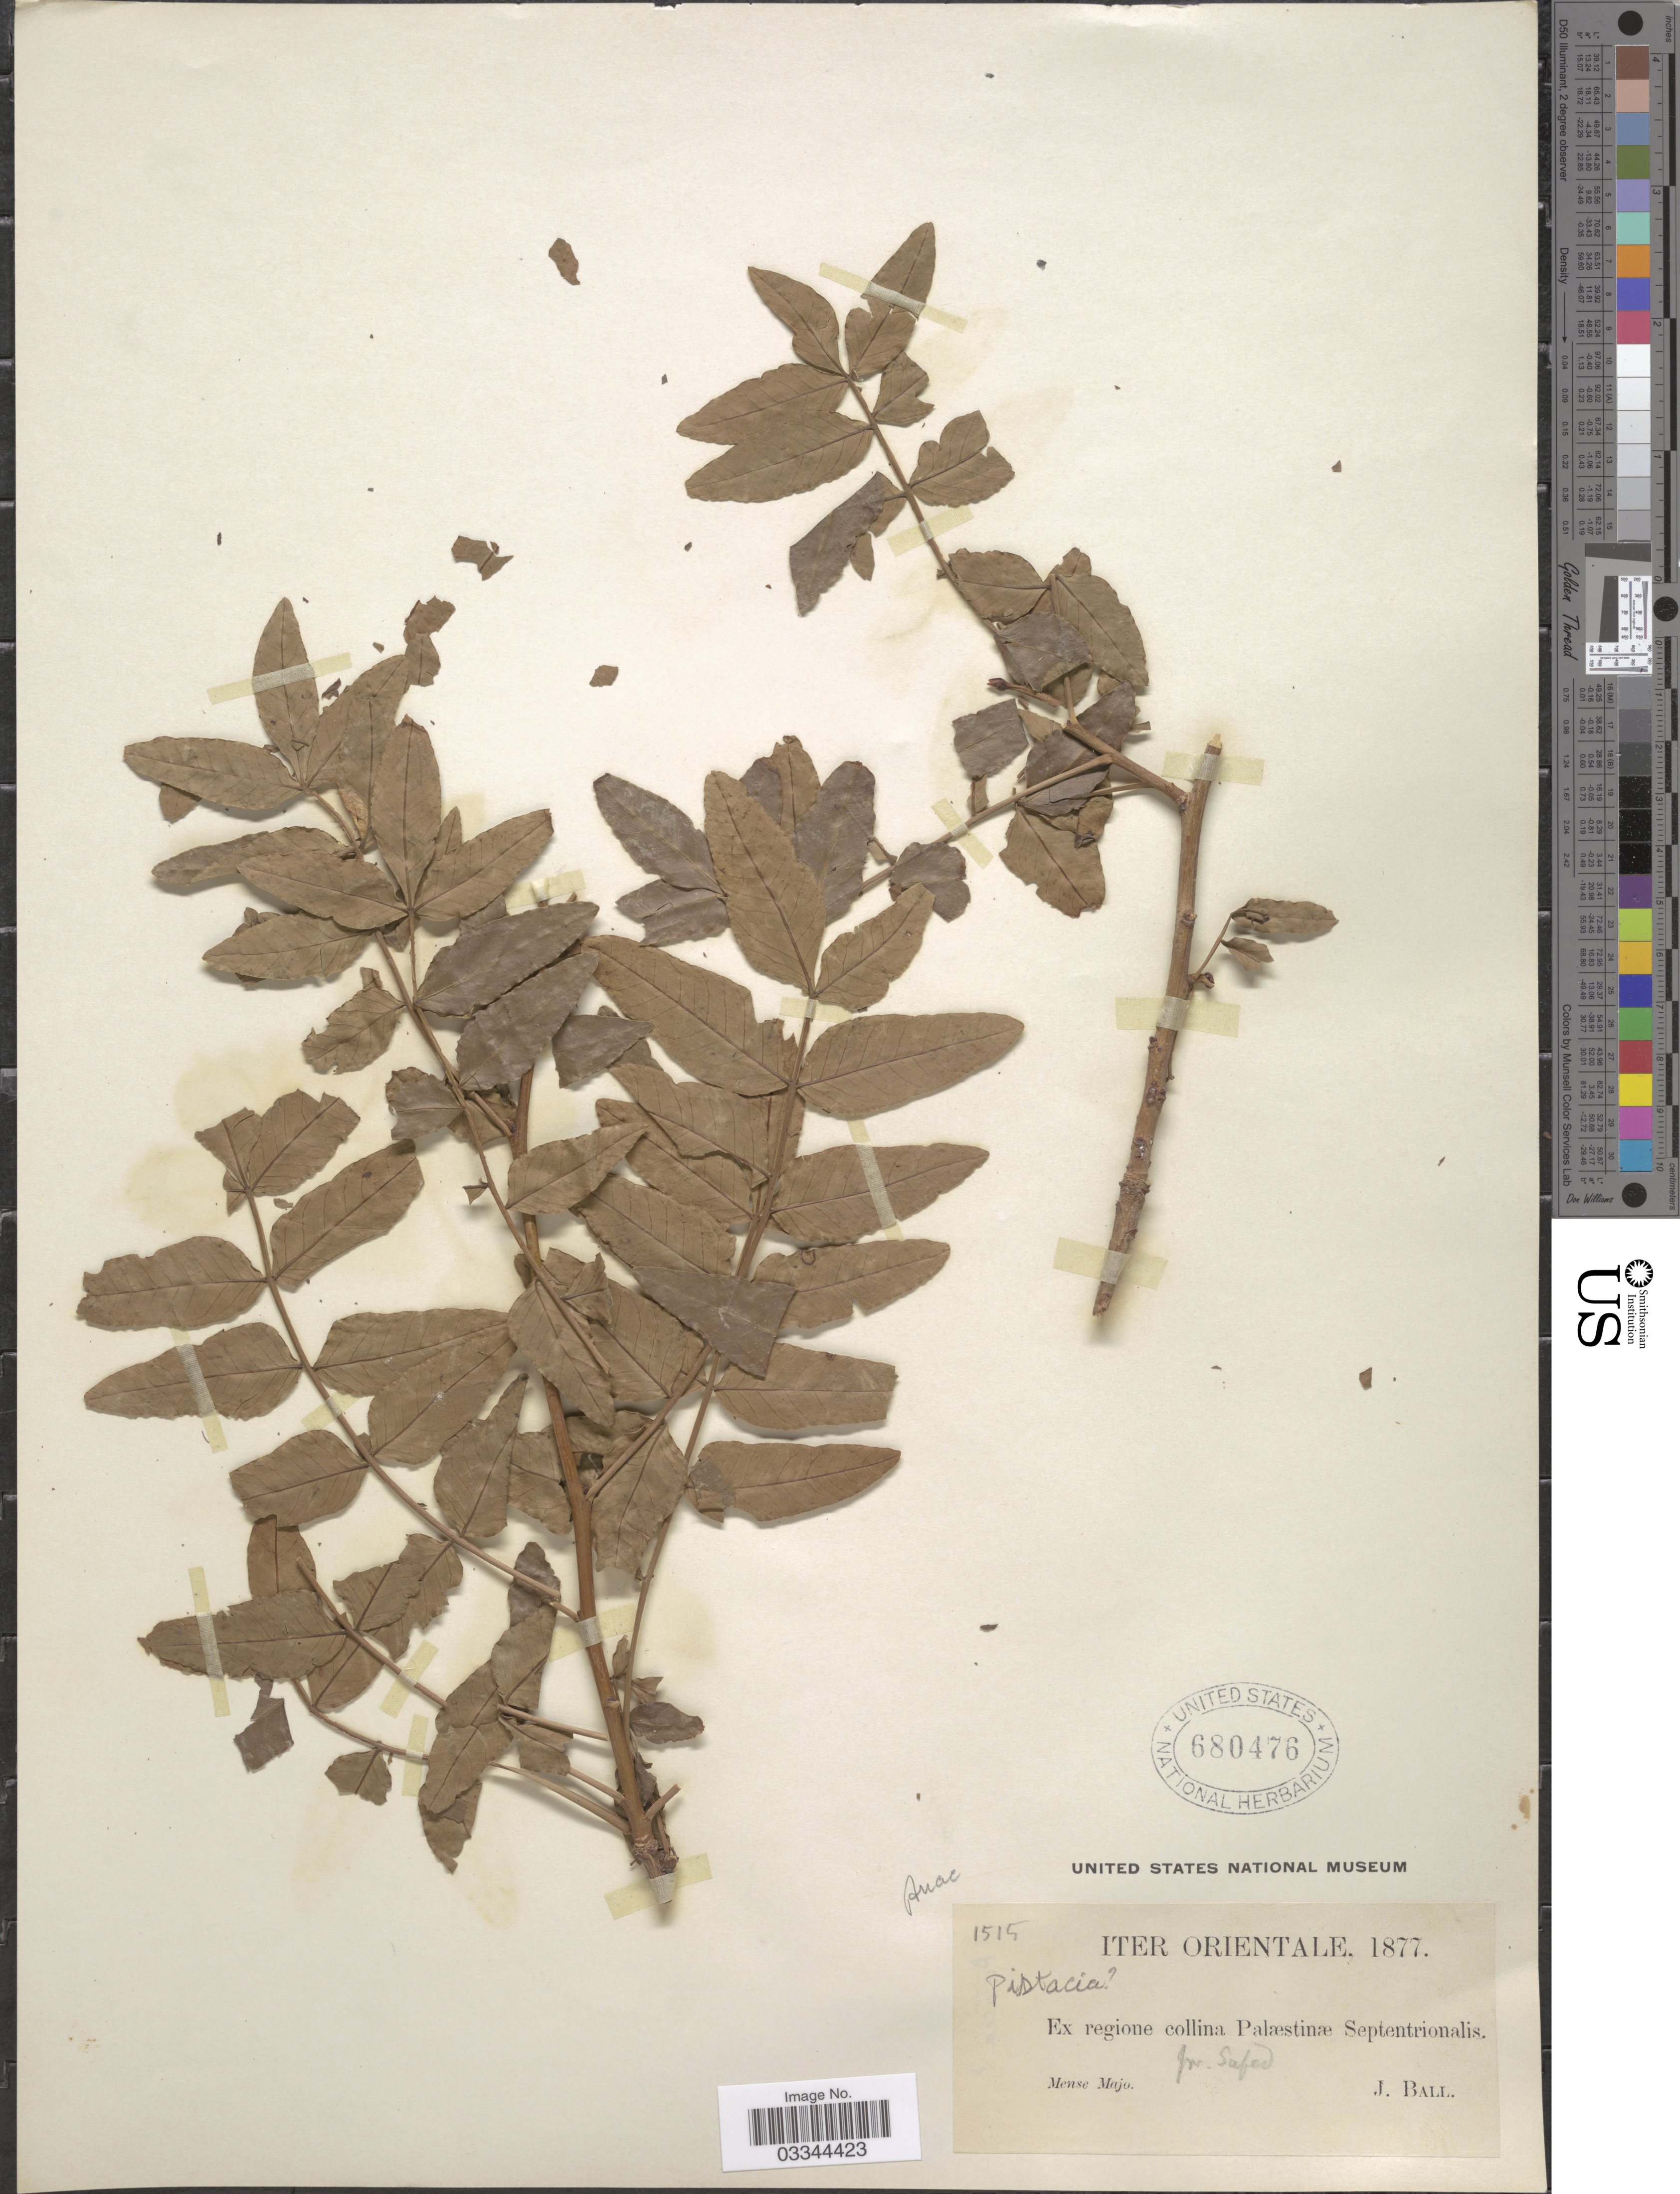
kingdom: Plantae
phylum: Tracheophyta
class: Magnoliopsida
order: Sapindales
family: Anacardiaceae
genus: Pistacia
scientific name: Pistacia sp.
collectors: J. Ball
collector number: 1515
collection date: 1877-05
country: Israel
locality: Iter Orientale. Ex regione collina Palæstinæ Septentrionalis, pr. Safed.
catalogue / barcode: US 680476